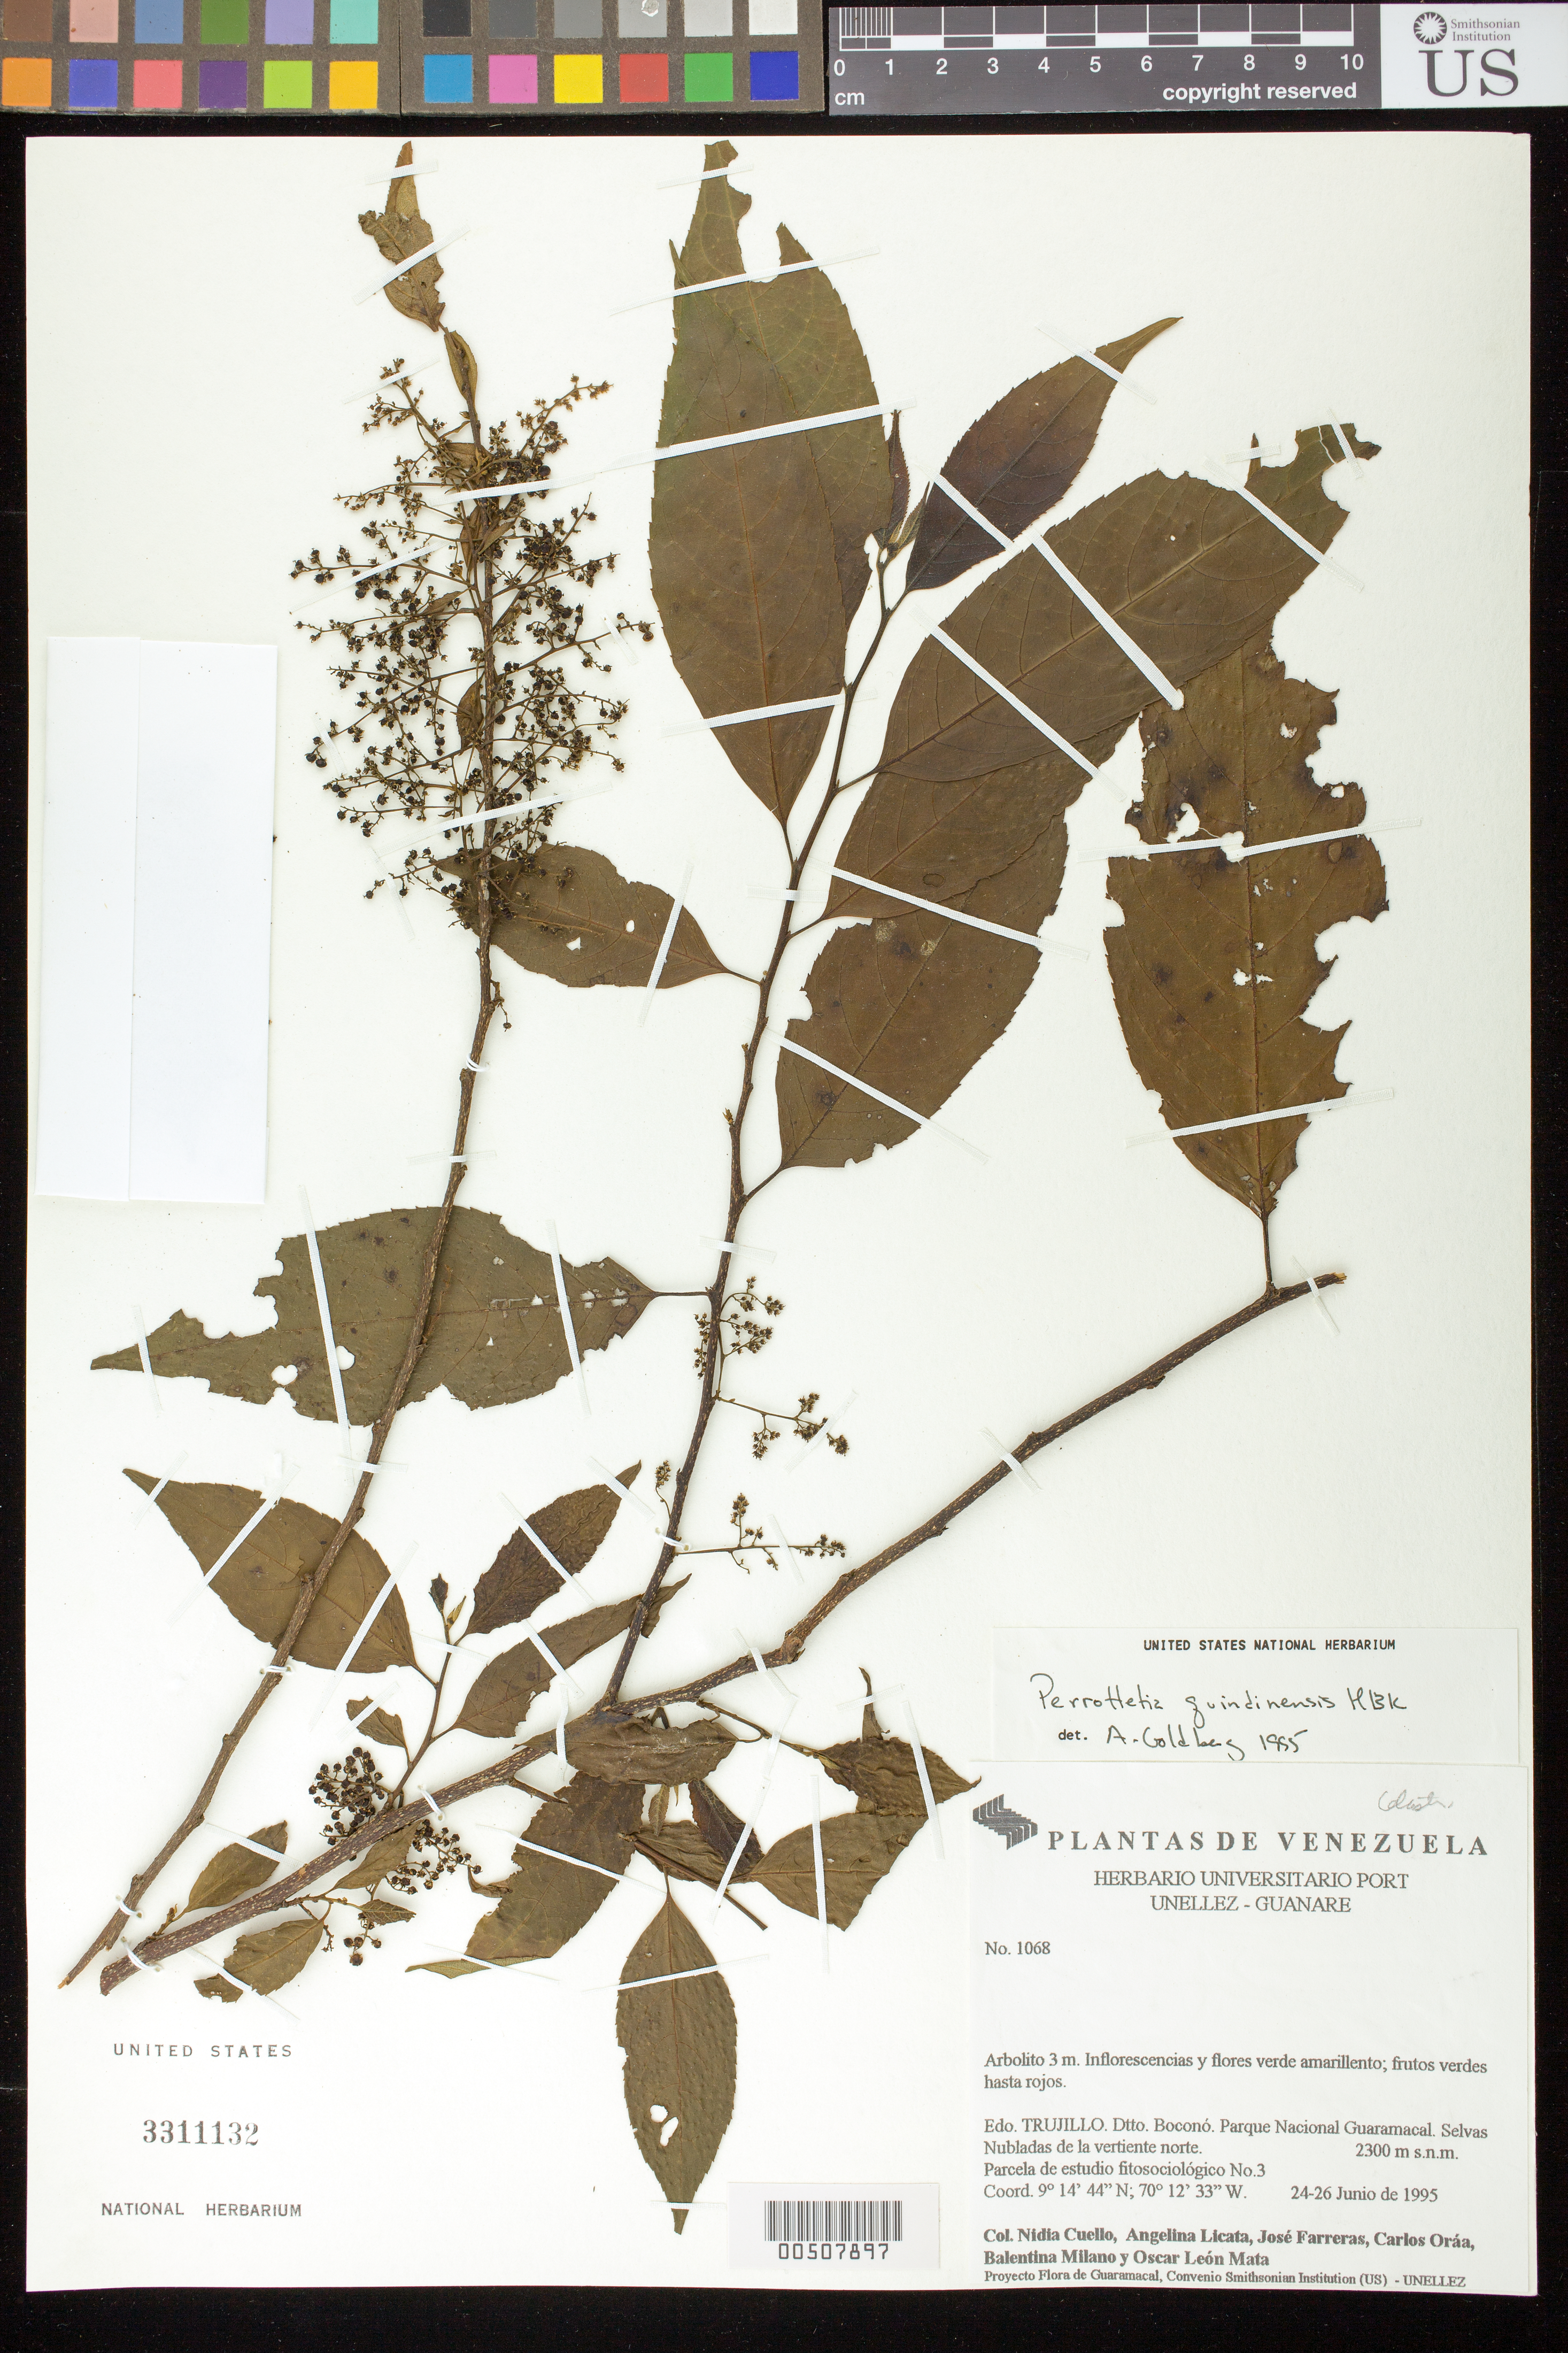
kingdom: Plantae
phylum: Tracheophyta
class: Magnoliopsida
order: Huerteales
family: Dipentodontaceae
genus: Perrottetia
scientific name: Perrottetia quinduensis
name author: Kunth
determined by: Goldberg, Aaron, (US), NMNH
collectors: N. L. Cuello, A. Licata, J. Farreras, C. Oráa, B. Milano & O. Mata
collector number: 1068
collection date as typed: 24 Jun 1995 to 26 Jun 1995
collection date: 1995-06-24/1995-06-26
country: Venezuela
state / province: Trujillo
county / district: Boconó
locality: Parque Nacional Guaramacal, vertiente N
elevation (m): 2300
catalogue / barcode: US 3311132